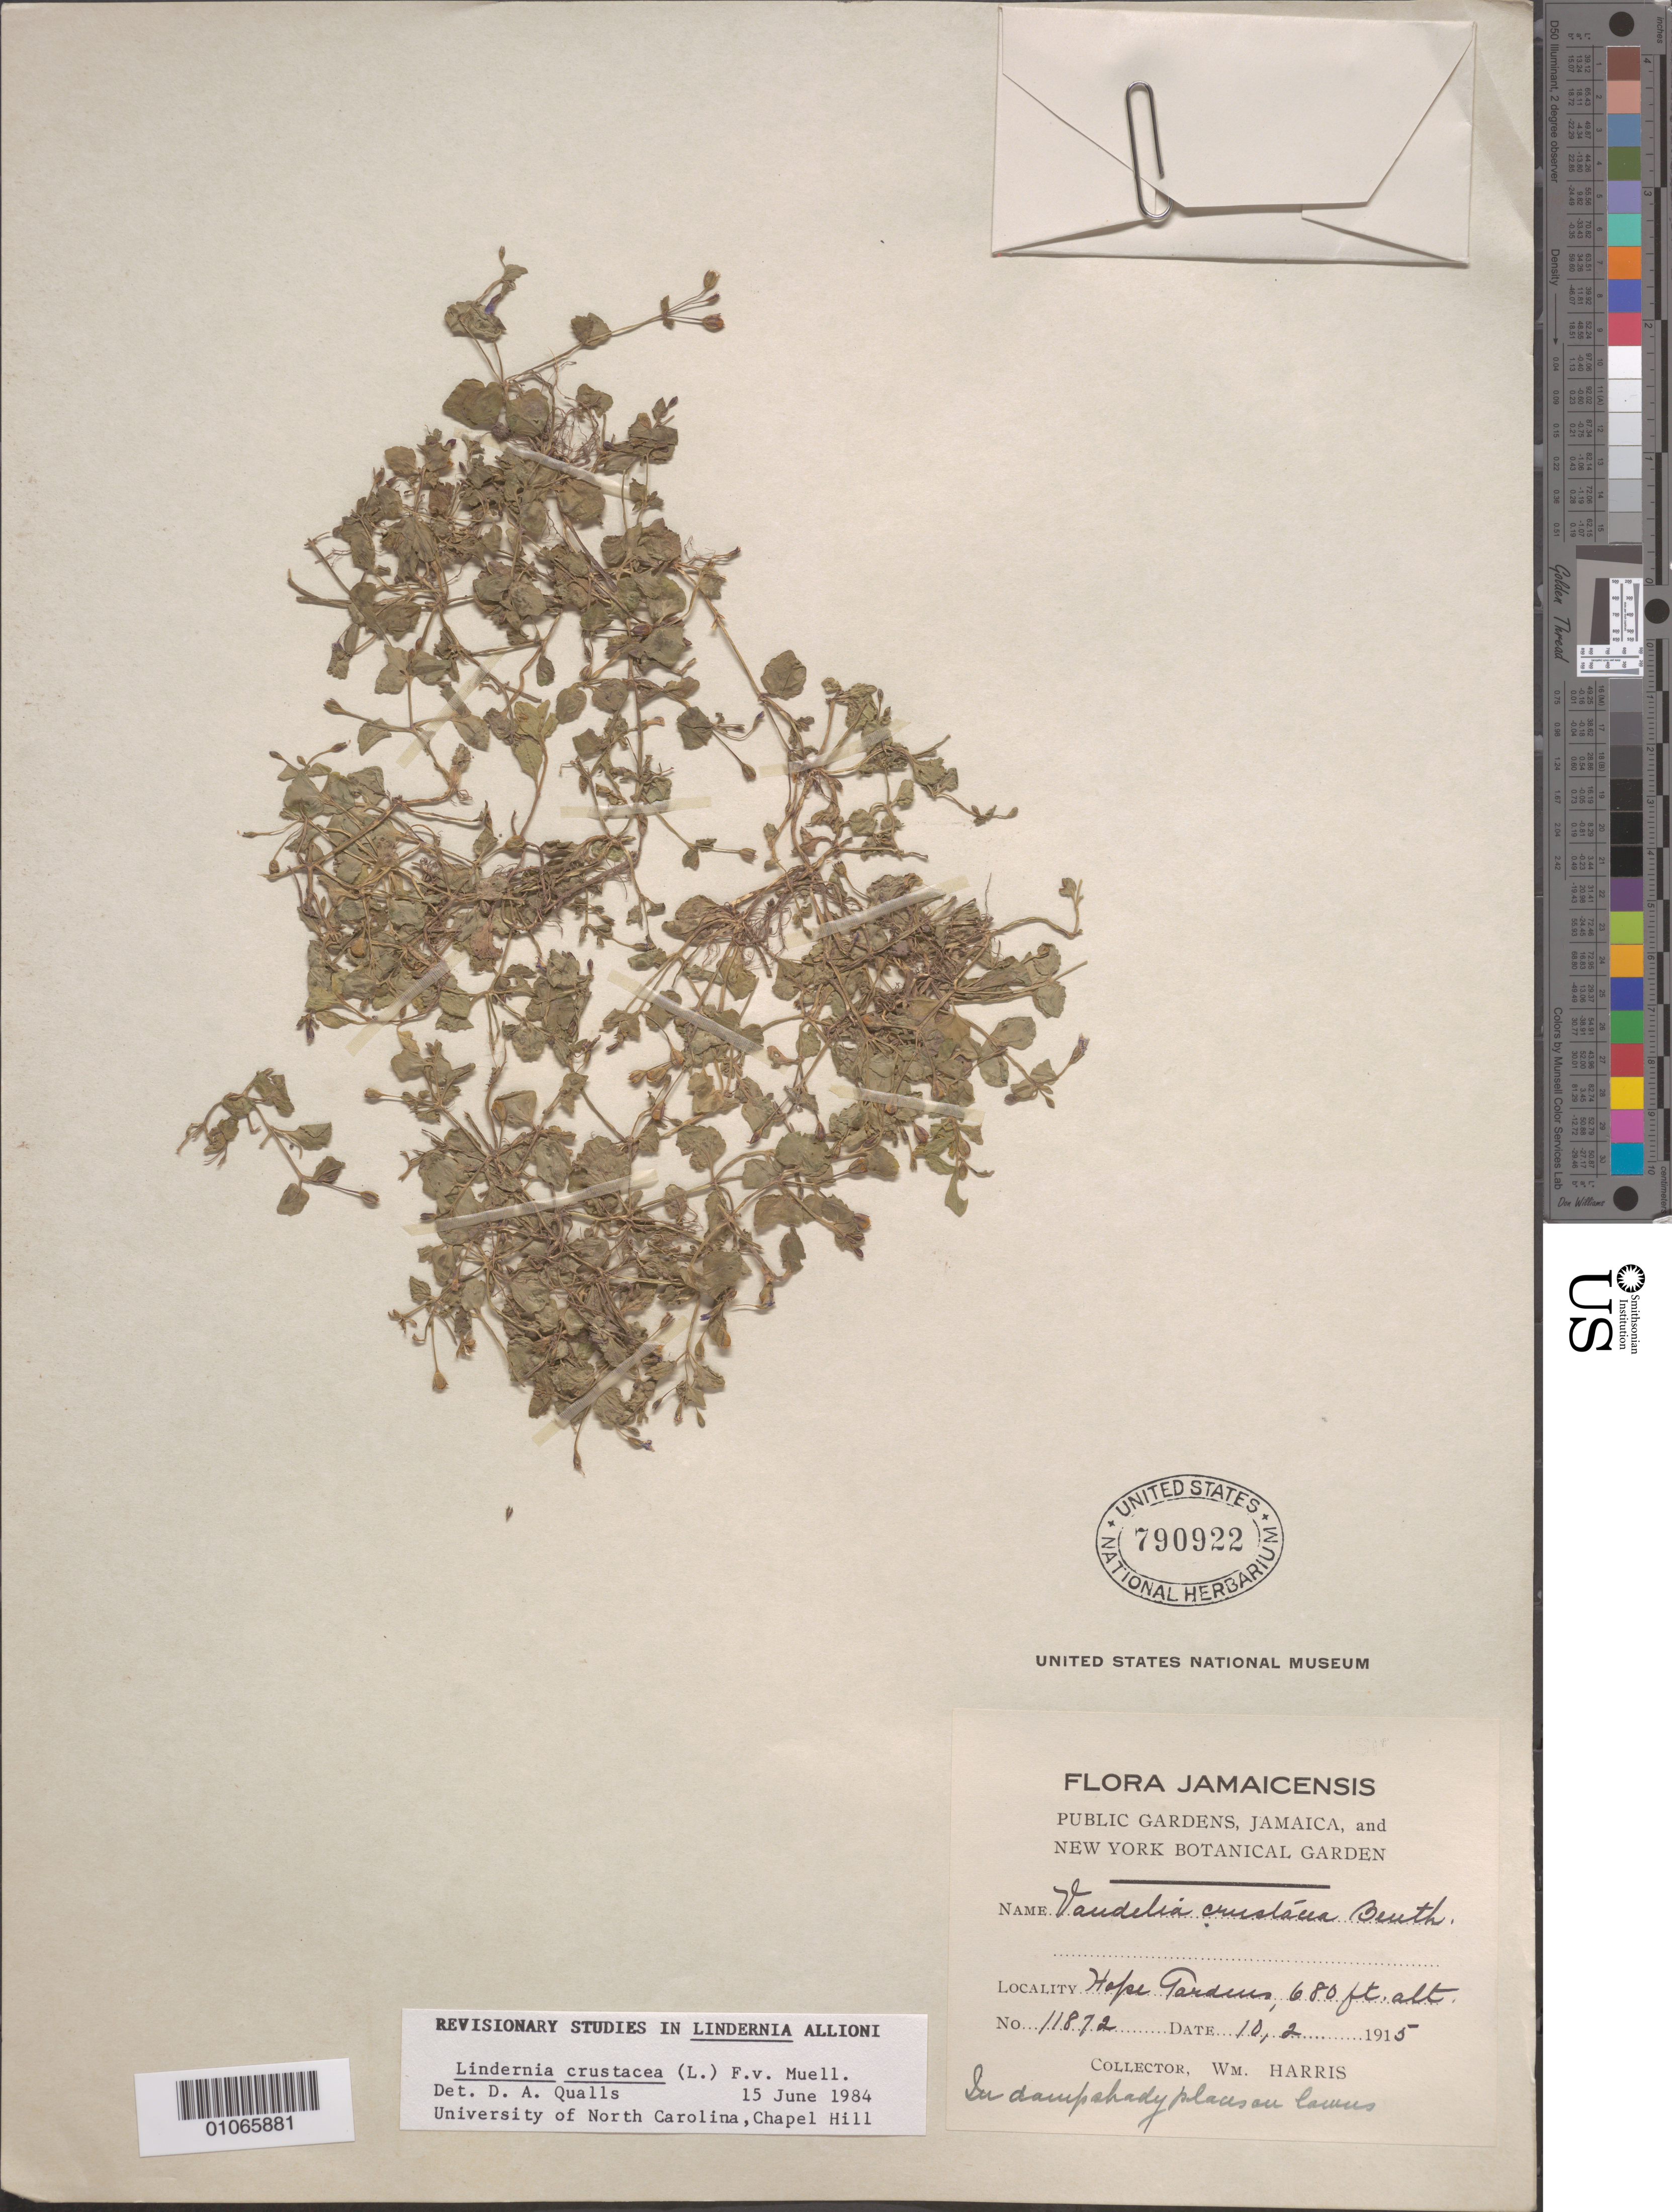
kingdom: Plantae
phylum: Tracheophyta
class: Magnoliopsida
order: Lamiales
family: Linderniaceae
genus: Lindernia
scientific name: Lindernia crustacea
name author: (L.) F. Muell.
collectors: W. Harris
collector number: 11872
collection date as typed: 10 Feb 1915 or 02 Oct 1915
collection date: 1915-02-10 or 1915-10-02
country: Jamaica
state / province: Kingston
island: Jamaica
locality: Hope Gardens, in damp shady places and lawns.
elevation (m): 207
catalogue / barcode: US 790922